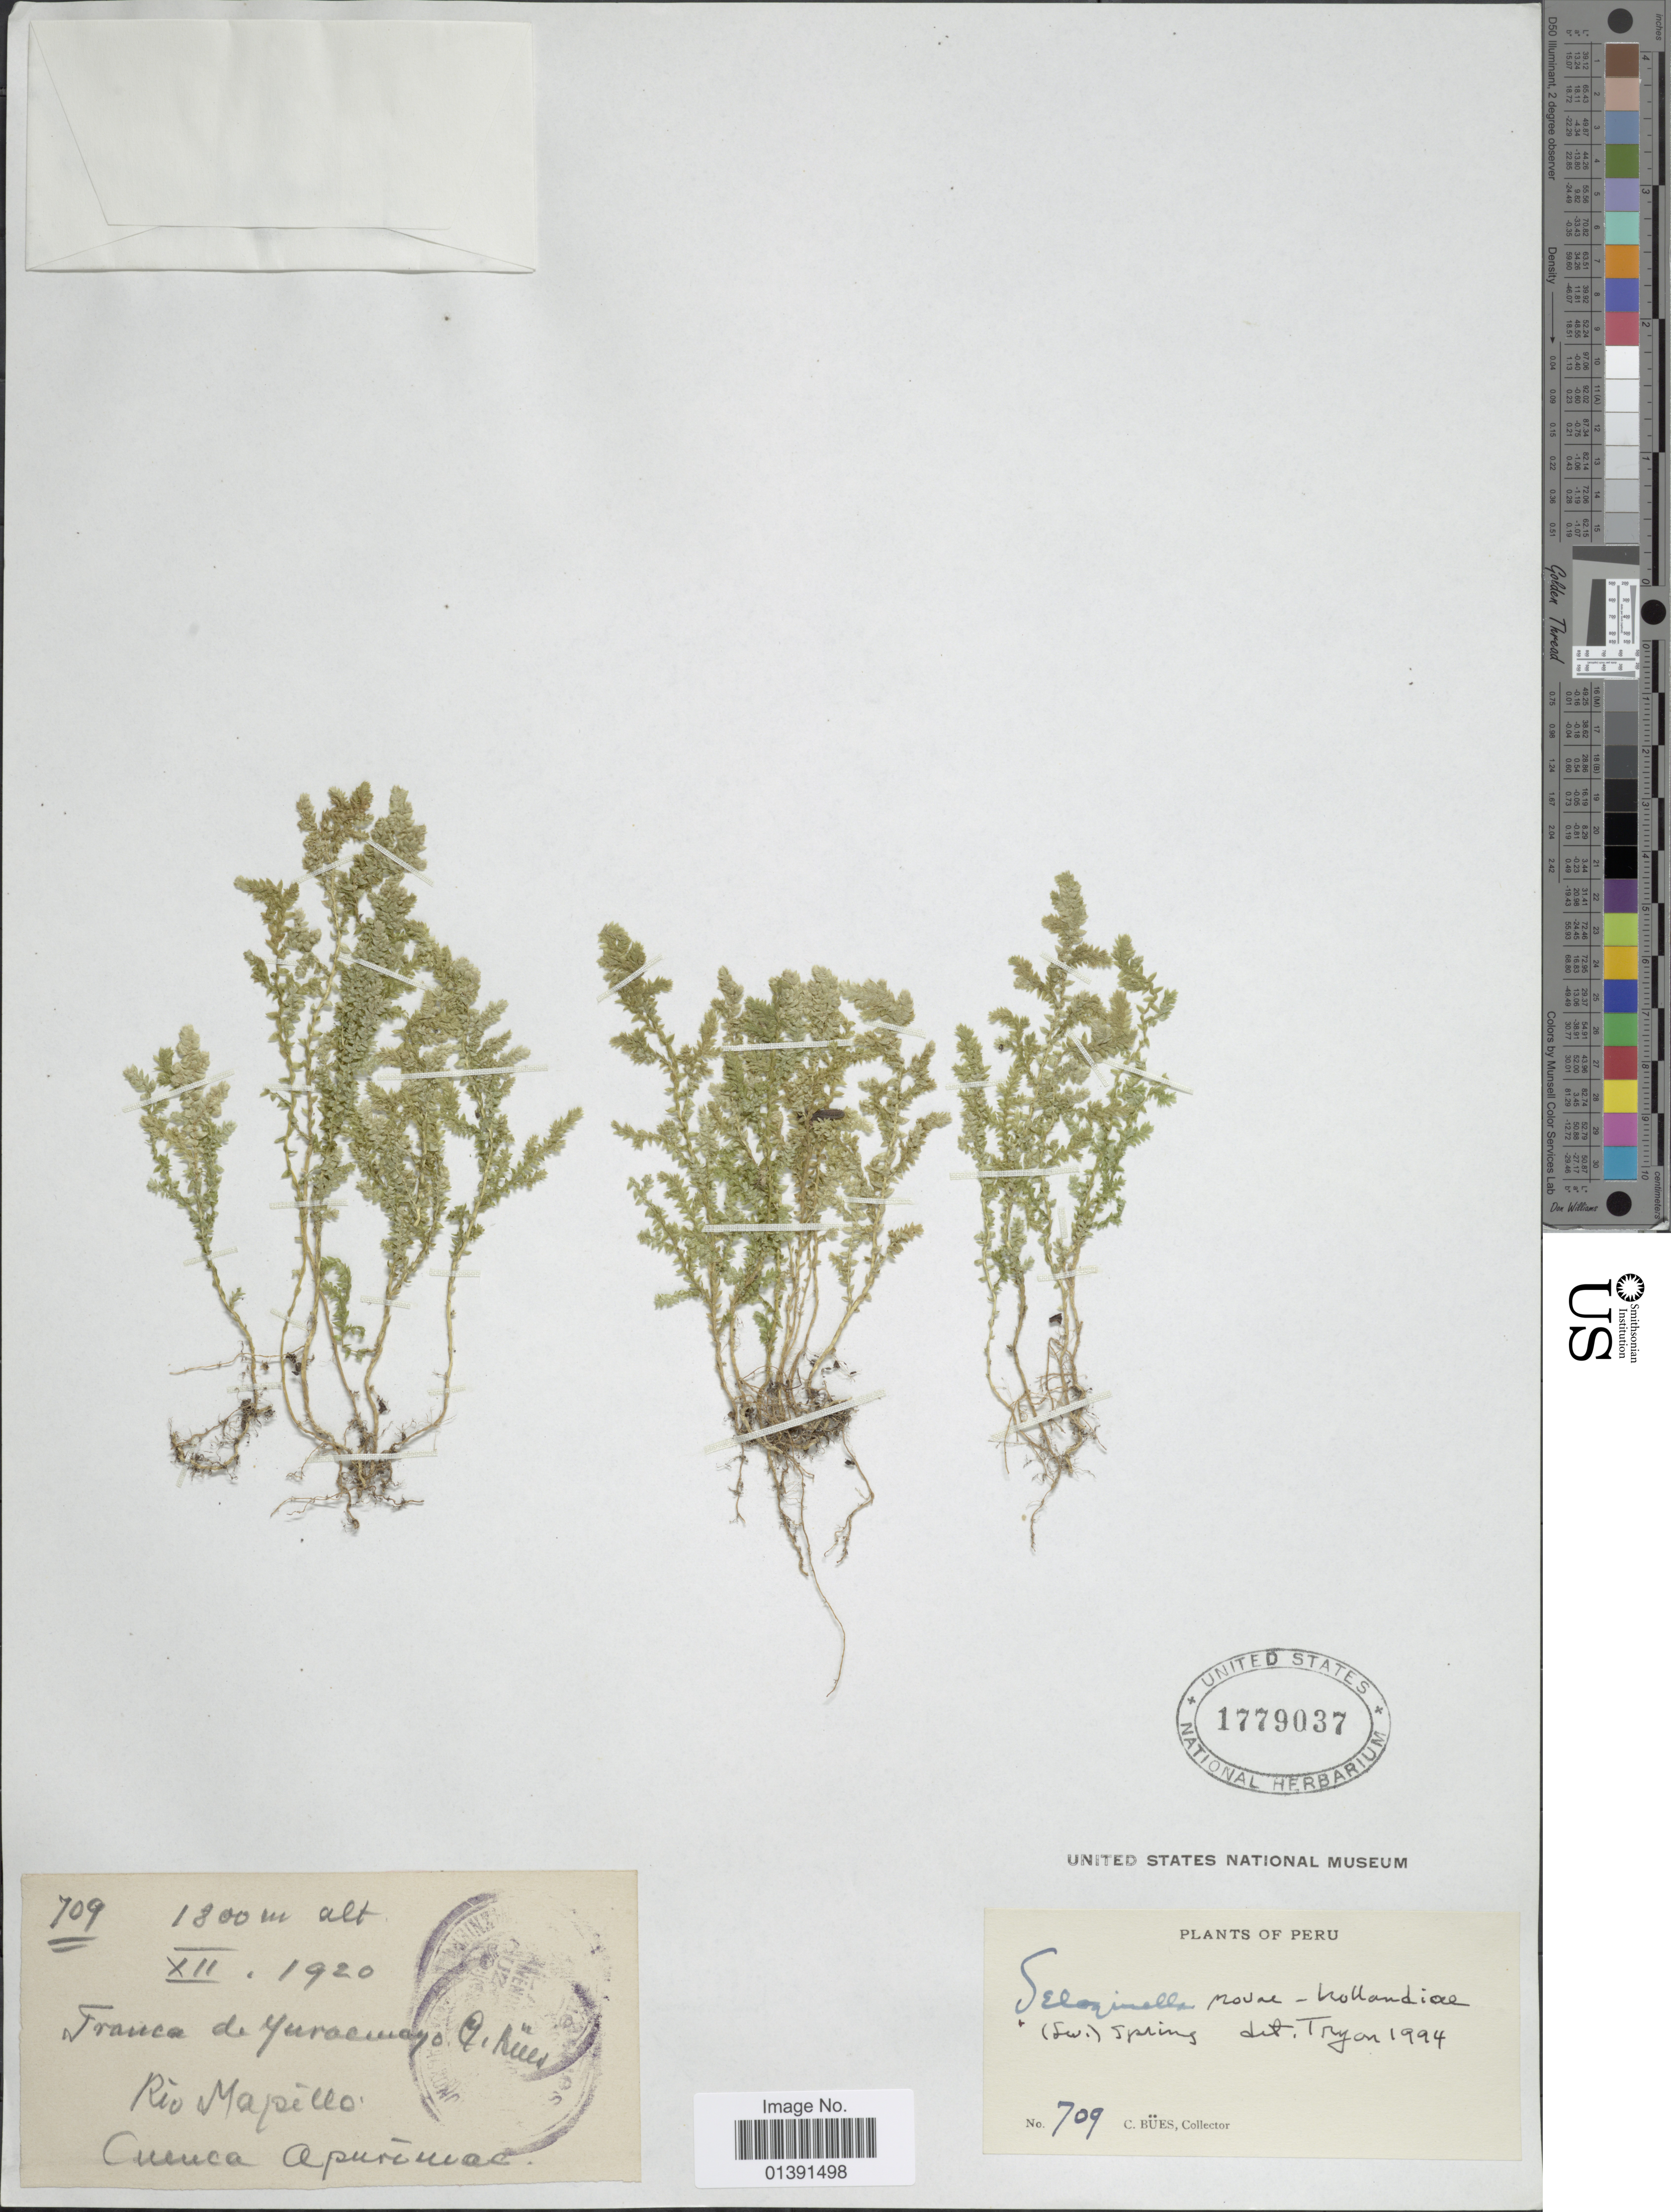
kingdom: Plantae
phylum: Tracheophyta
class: Lycopodiopsida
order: Selaginellales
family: Selaginellaceae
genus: Selaginella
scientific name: Selaginella novae-hollandiae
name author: (Sw.) Spring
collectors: C. Bues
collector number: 709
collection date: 1920-12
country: Peru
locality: Franca de Yuracmayo, Río Mapillo, Cuenca Apurimac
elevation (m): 1800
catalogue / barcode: US 1779037